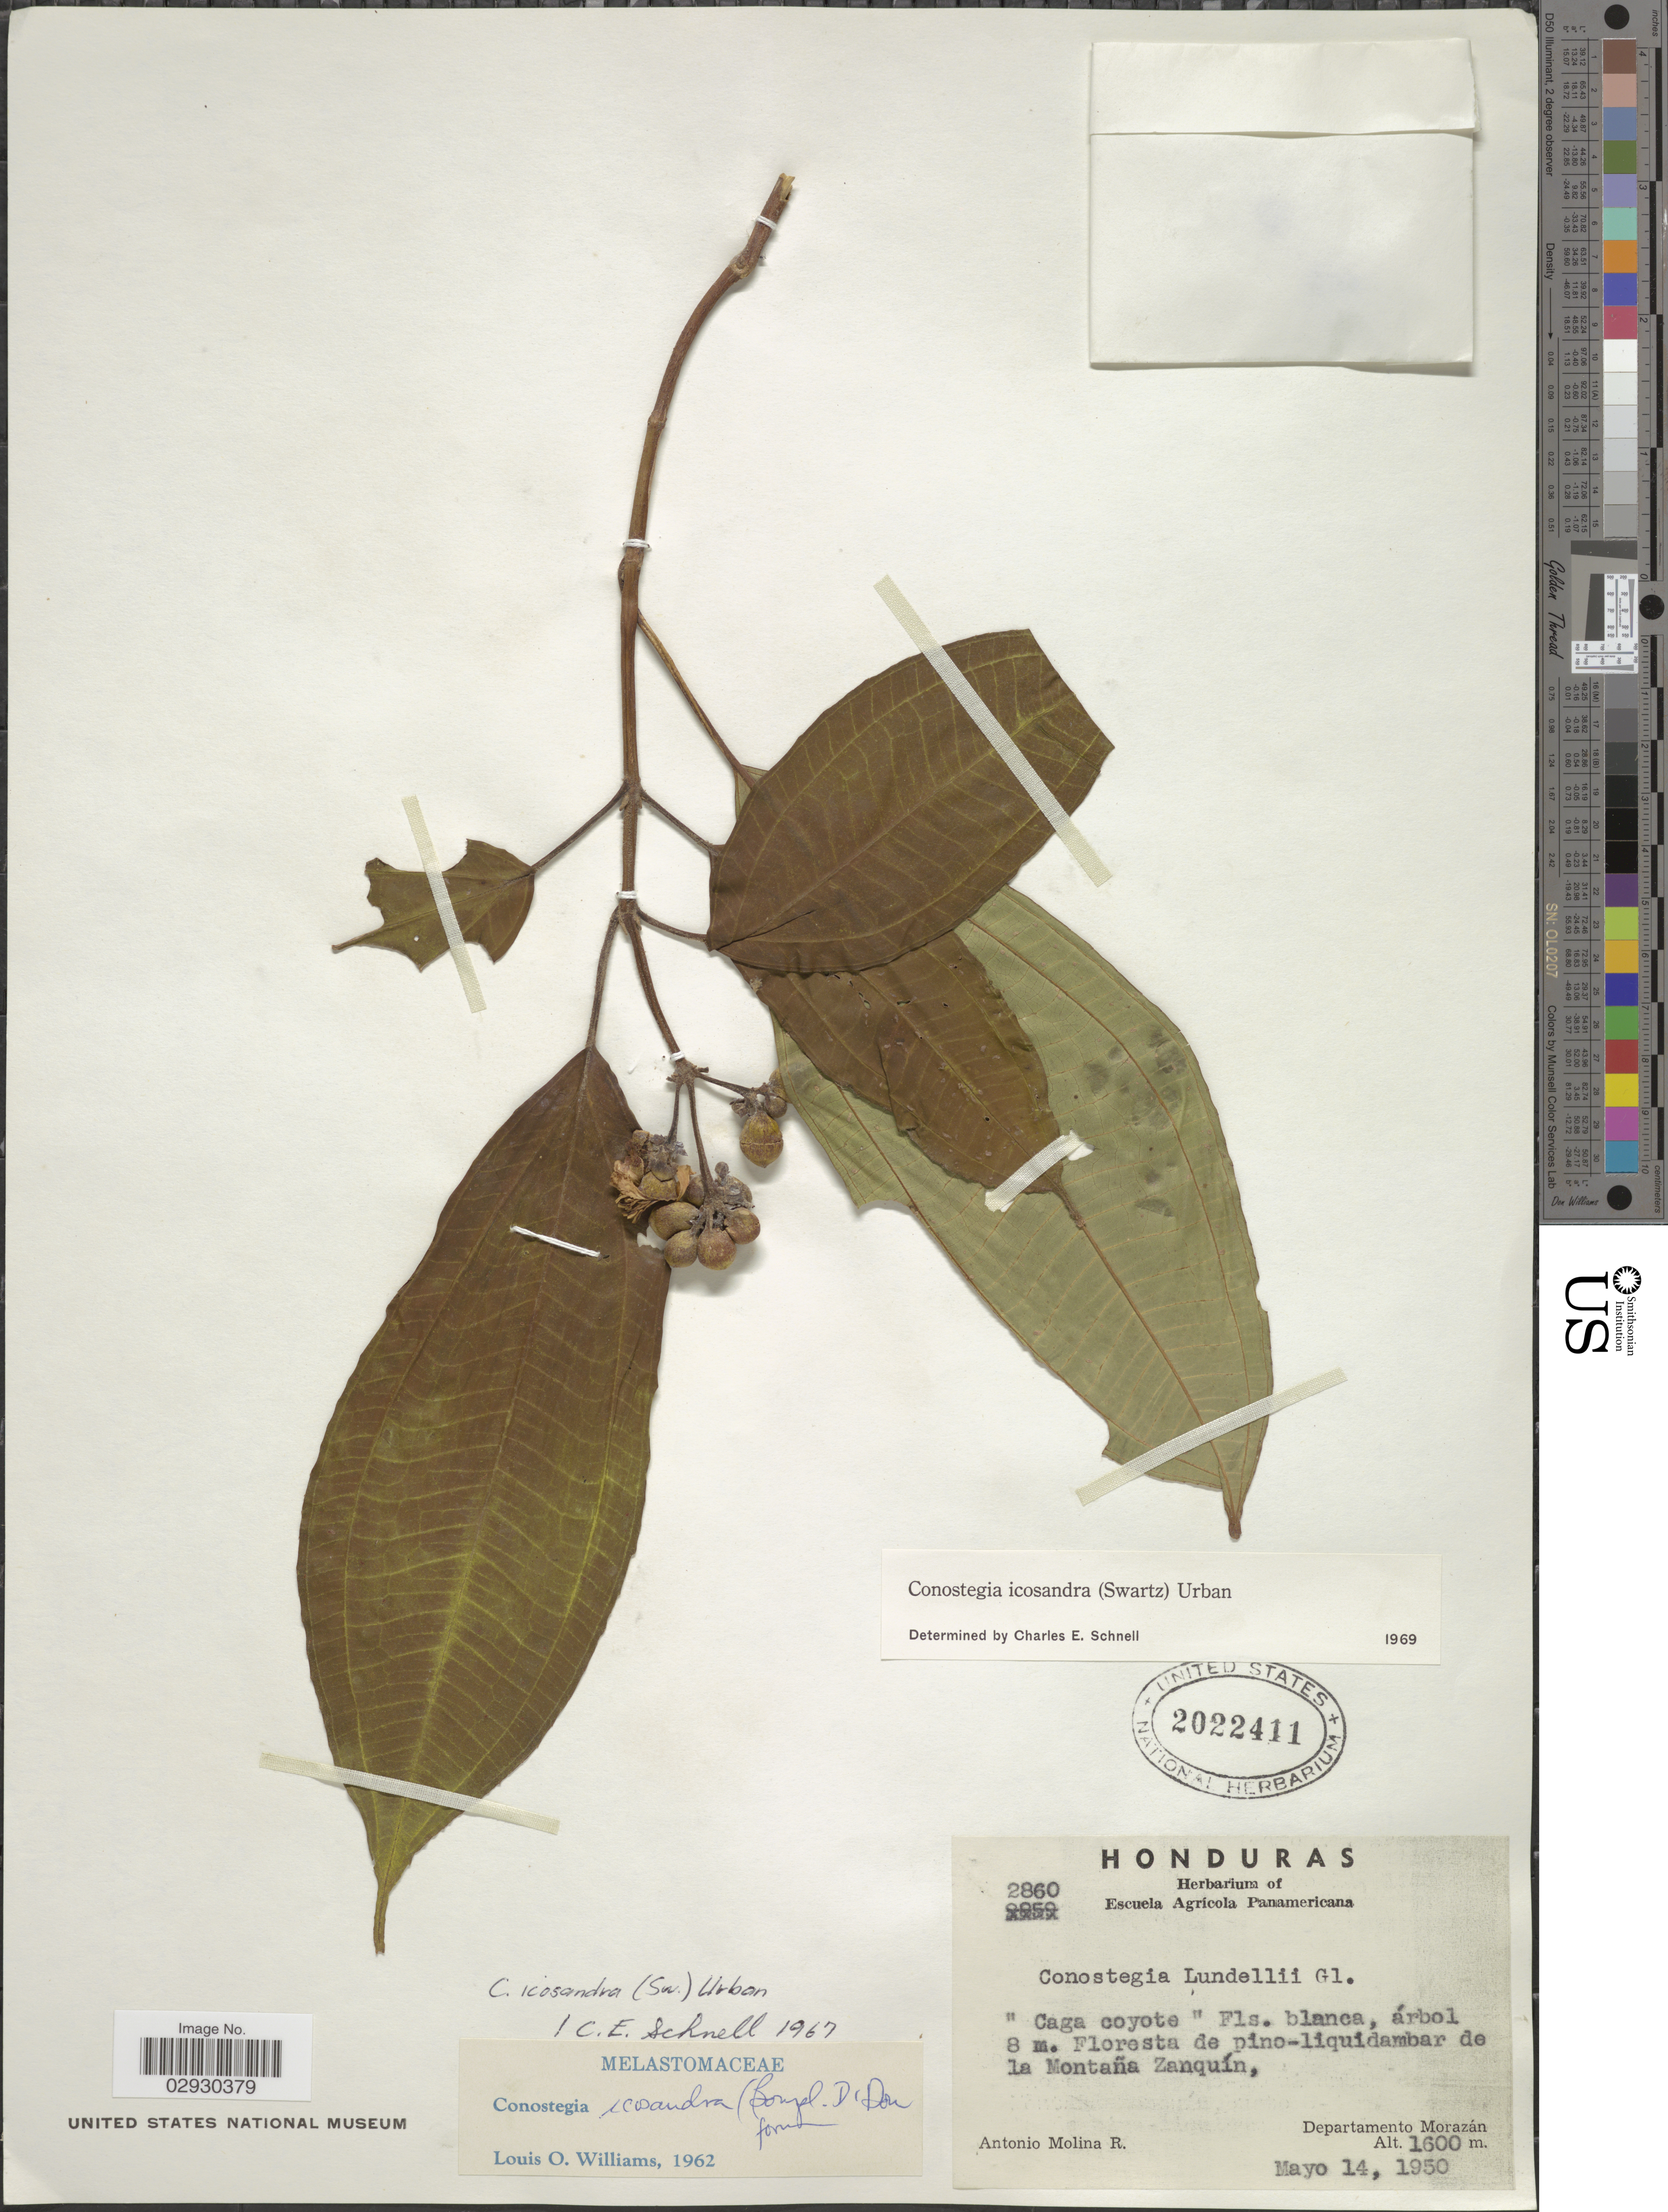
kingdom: Plantae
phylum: Tracheophyta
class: Magnoliopsida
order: Myrtales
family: Melastomataceae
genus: Conostegia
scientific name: Conostegia icosandra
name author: (Sw.) Urb.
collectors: A. Molina R.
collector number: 2860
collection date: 1950-05-14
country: Honduras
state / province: Fco. Morazán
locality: Floresta de pino-liquidambar de la Montaña Zanquín, Departamento Morazán.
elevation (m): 1600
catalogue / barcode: US 2022411